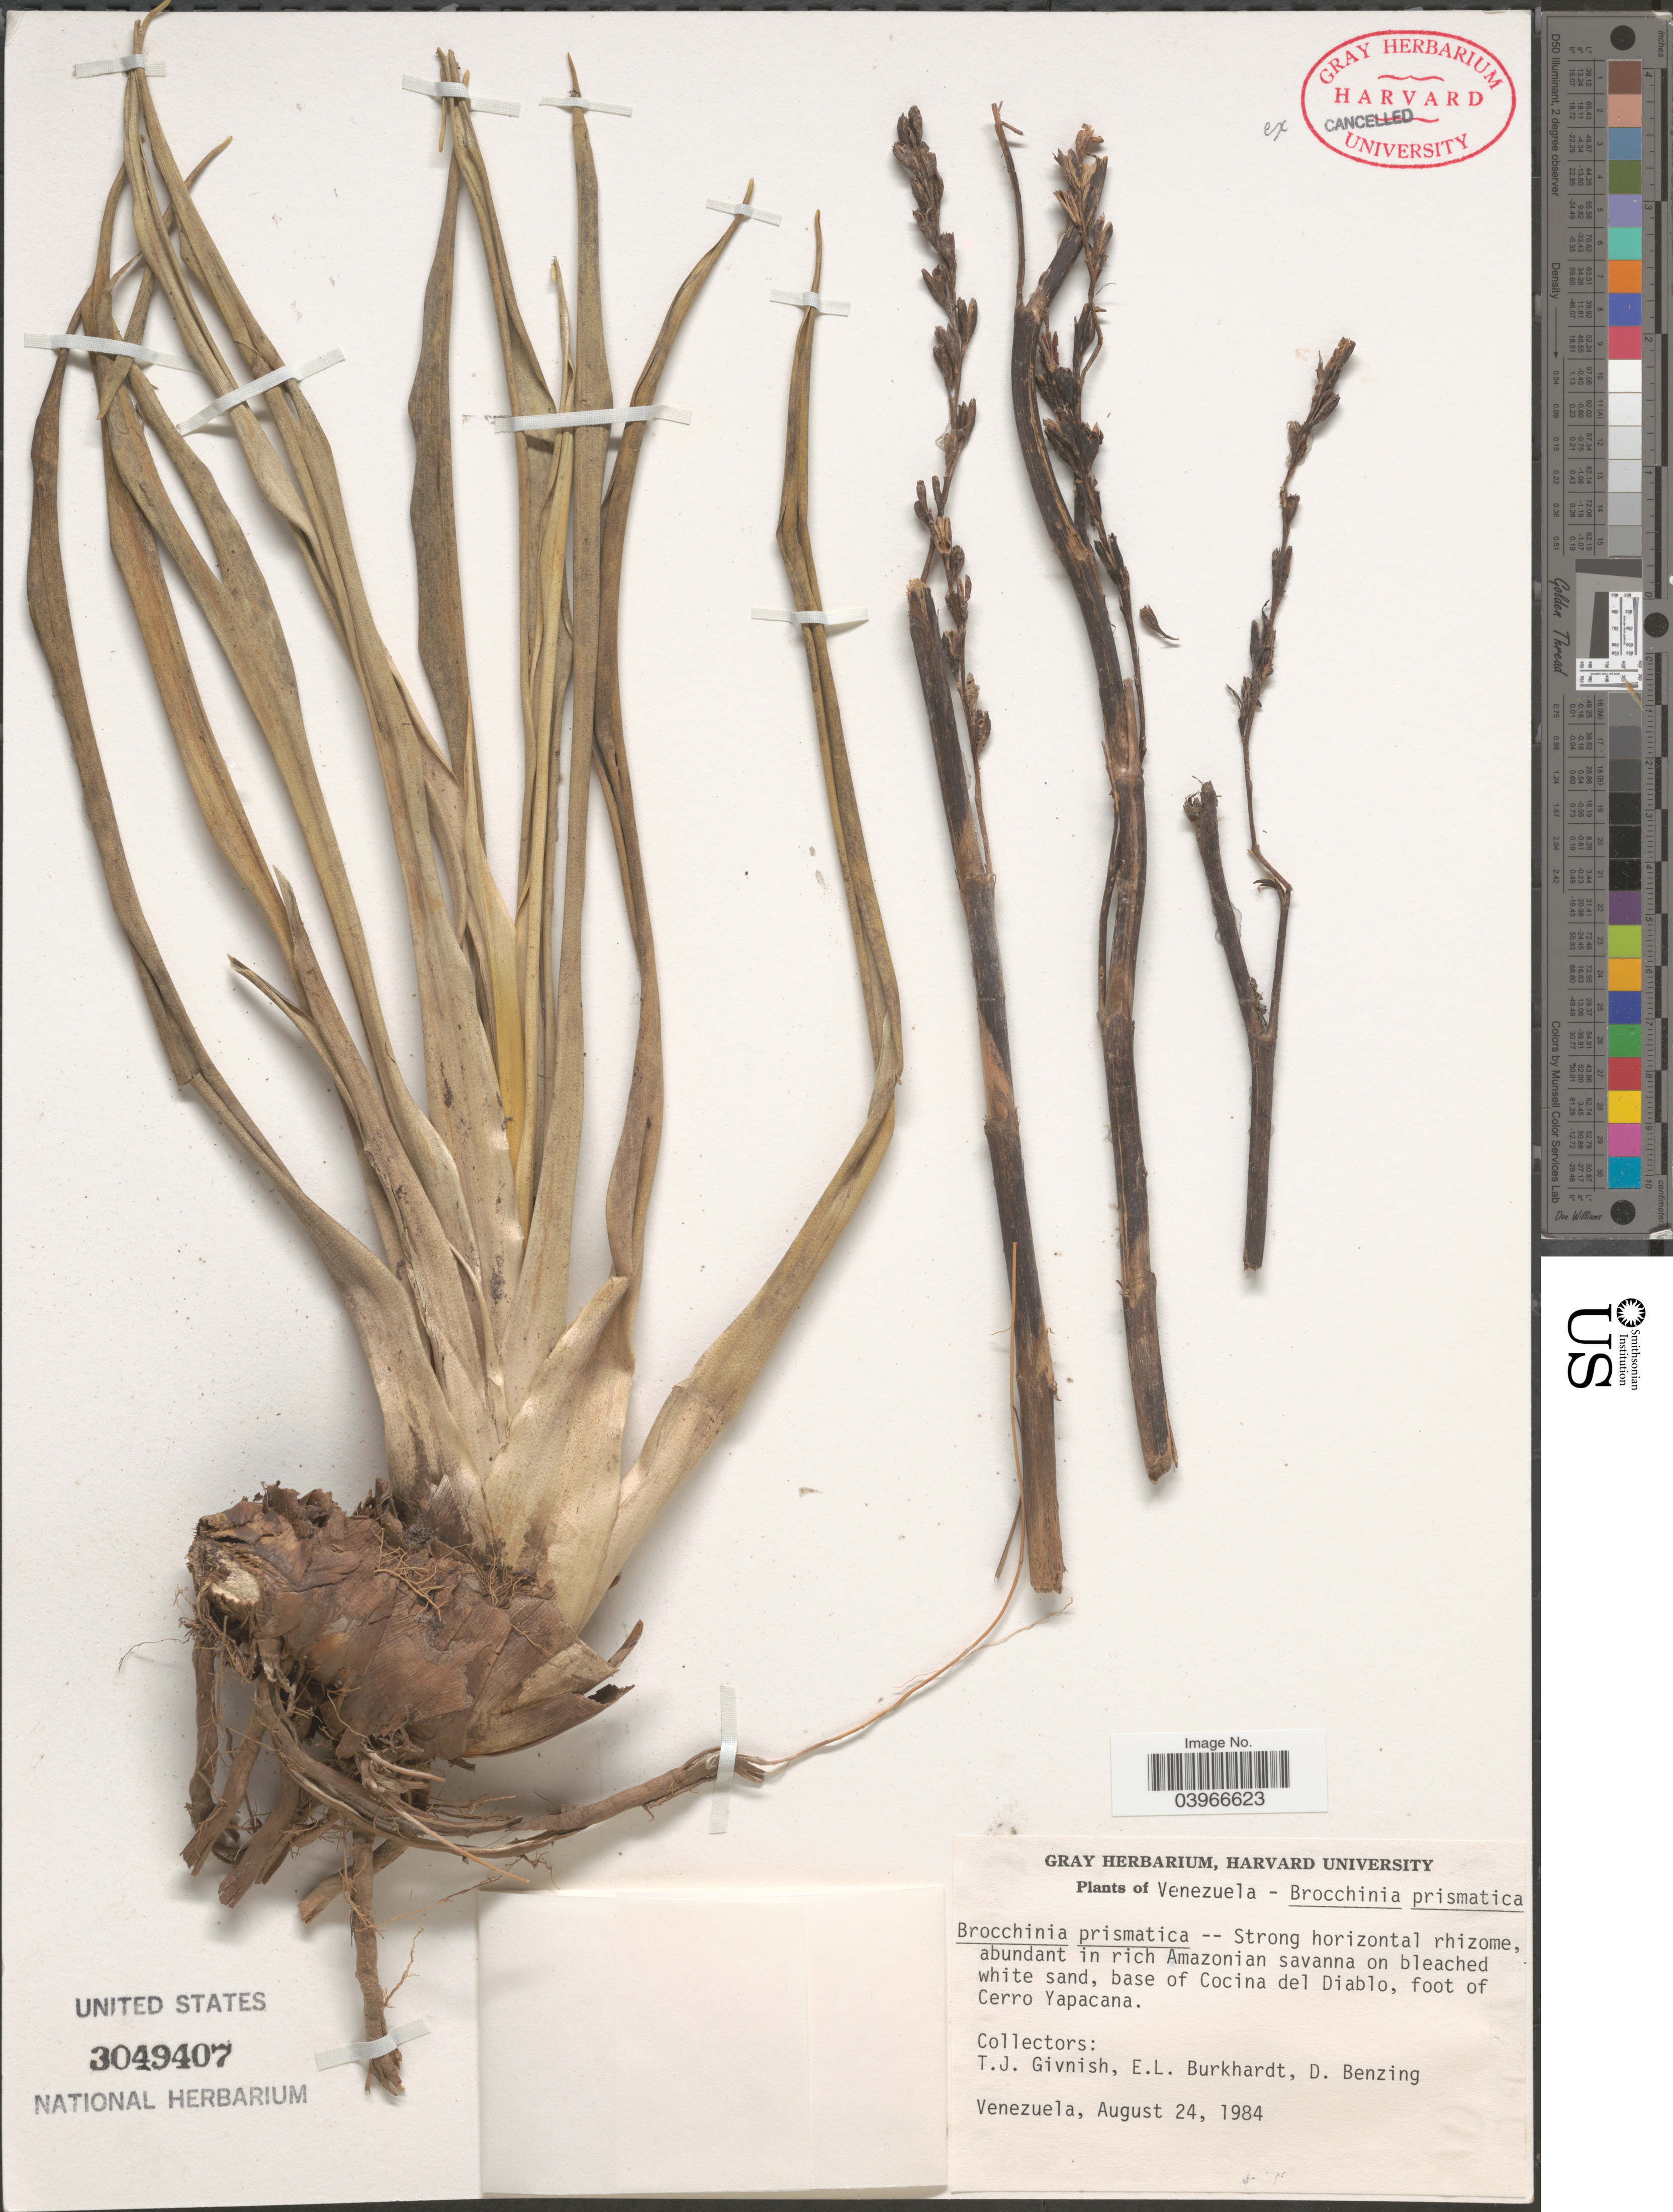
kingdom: Plantae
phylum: Tracheophyta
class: Liliopsida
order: Poales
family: Bromeliaceae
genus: Brocchinia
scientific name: Brocchinia prismatica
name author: L.B. Sm.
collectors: T. J. Givnish, E. Burkhardt & D. Benzing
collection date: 1984-08-24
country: Venezuela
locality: Abundant in rich Amazonia savanna on bleached white sand, base of Cocina del Diablo, foot of Cerro Yapacana.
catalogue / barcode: US 3049407